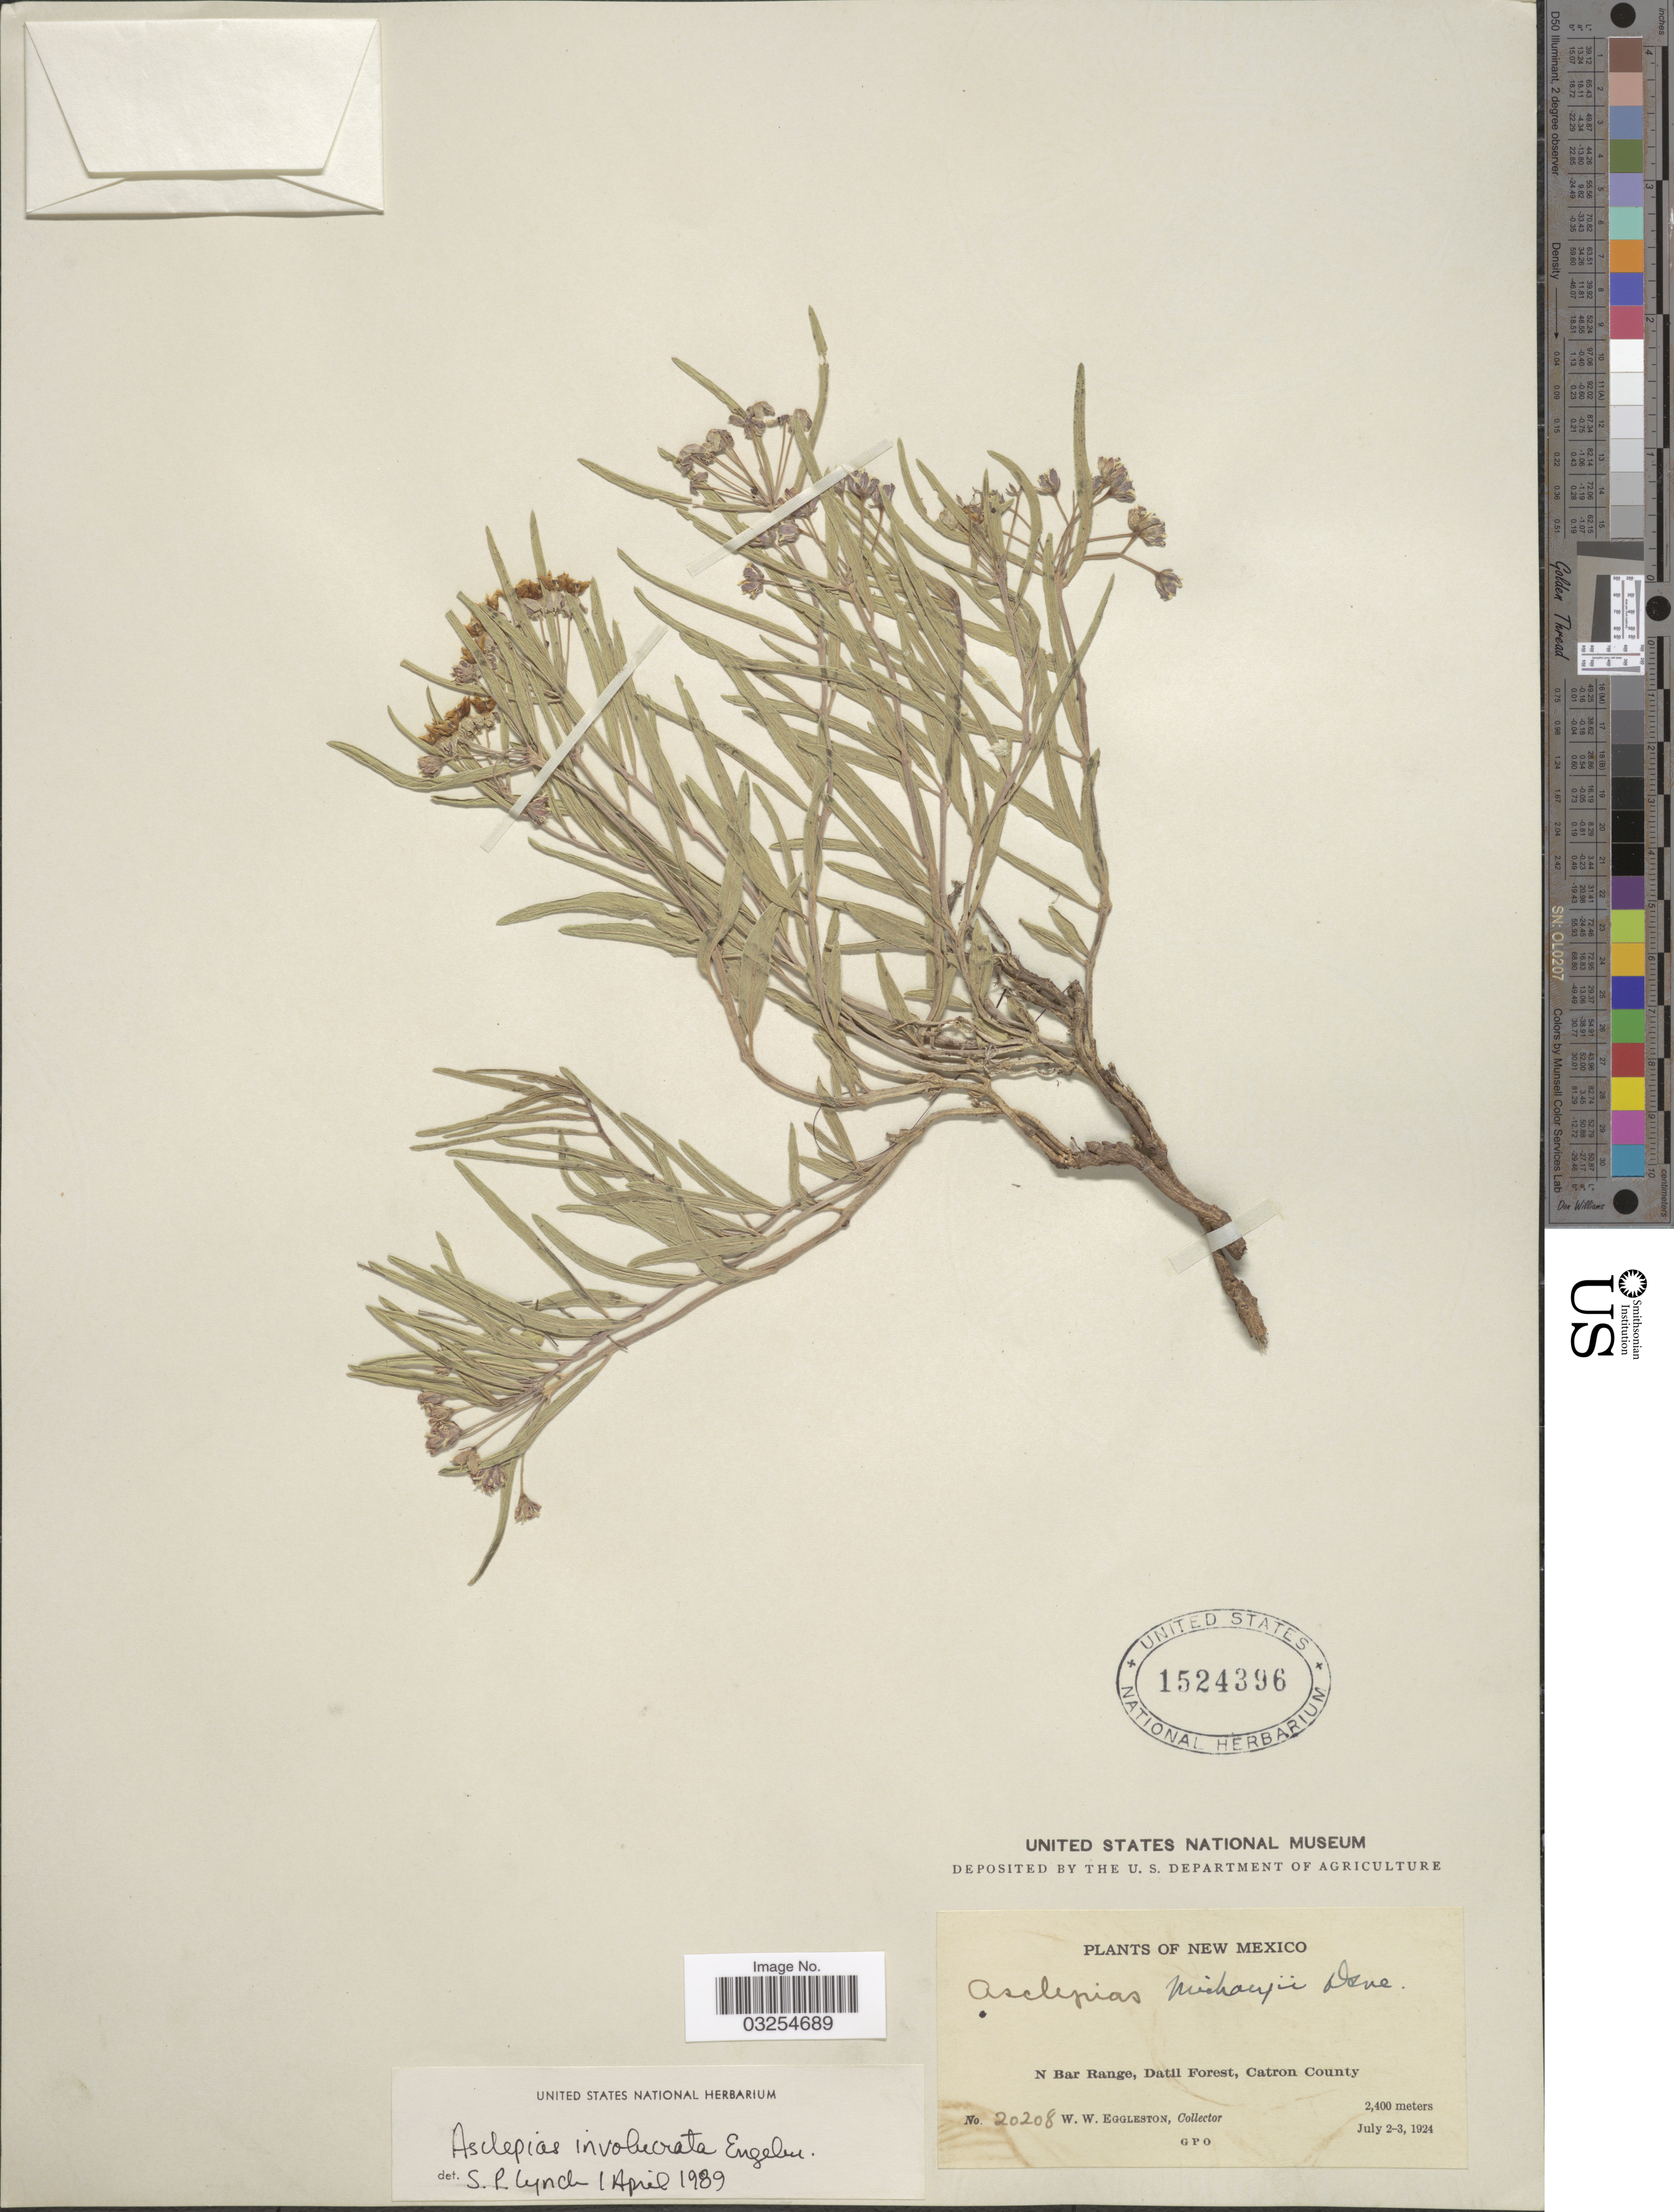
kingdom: Plantae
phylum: Tracheophyta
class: Magnoliopsida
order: Gentianales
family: Apocynaceae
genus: Asclepias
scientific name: Asclepias involucrata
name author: Engelm. ex Torr.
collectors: W. W. Eggleston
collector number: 20208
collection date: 1924-07-02/1924-07-03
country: United States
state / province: New Mexico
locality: N Bar Range, Datil Forest, Catron County.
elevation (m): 2400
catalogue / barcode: US 1524396